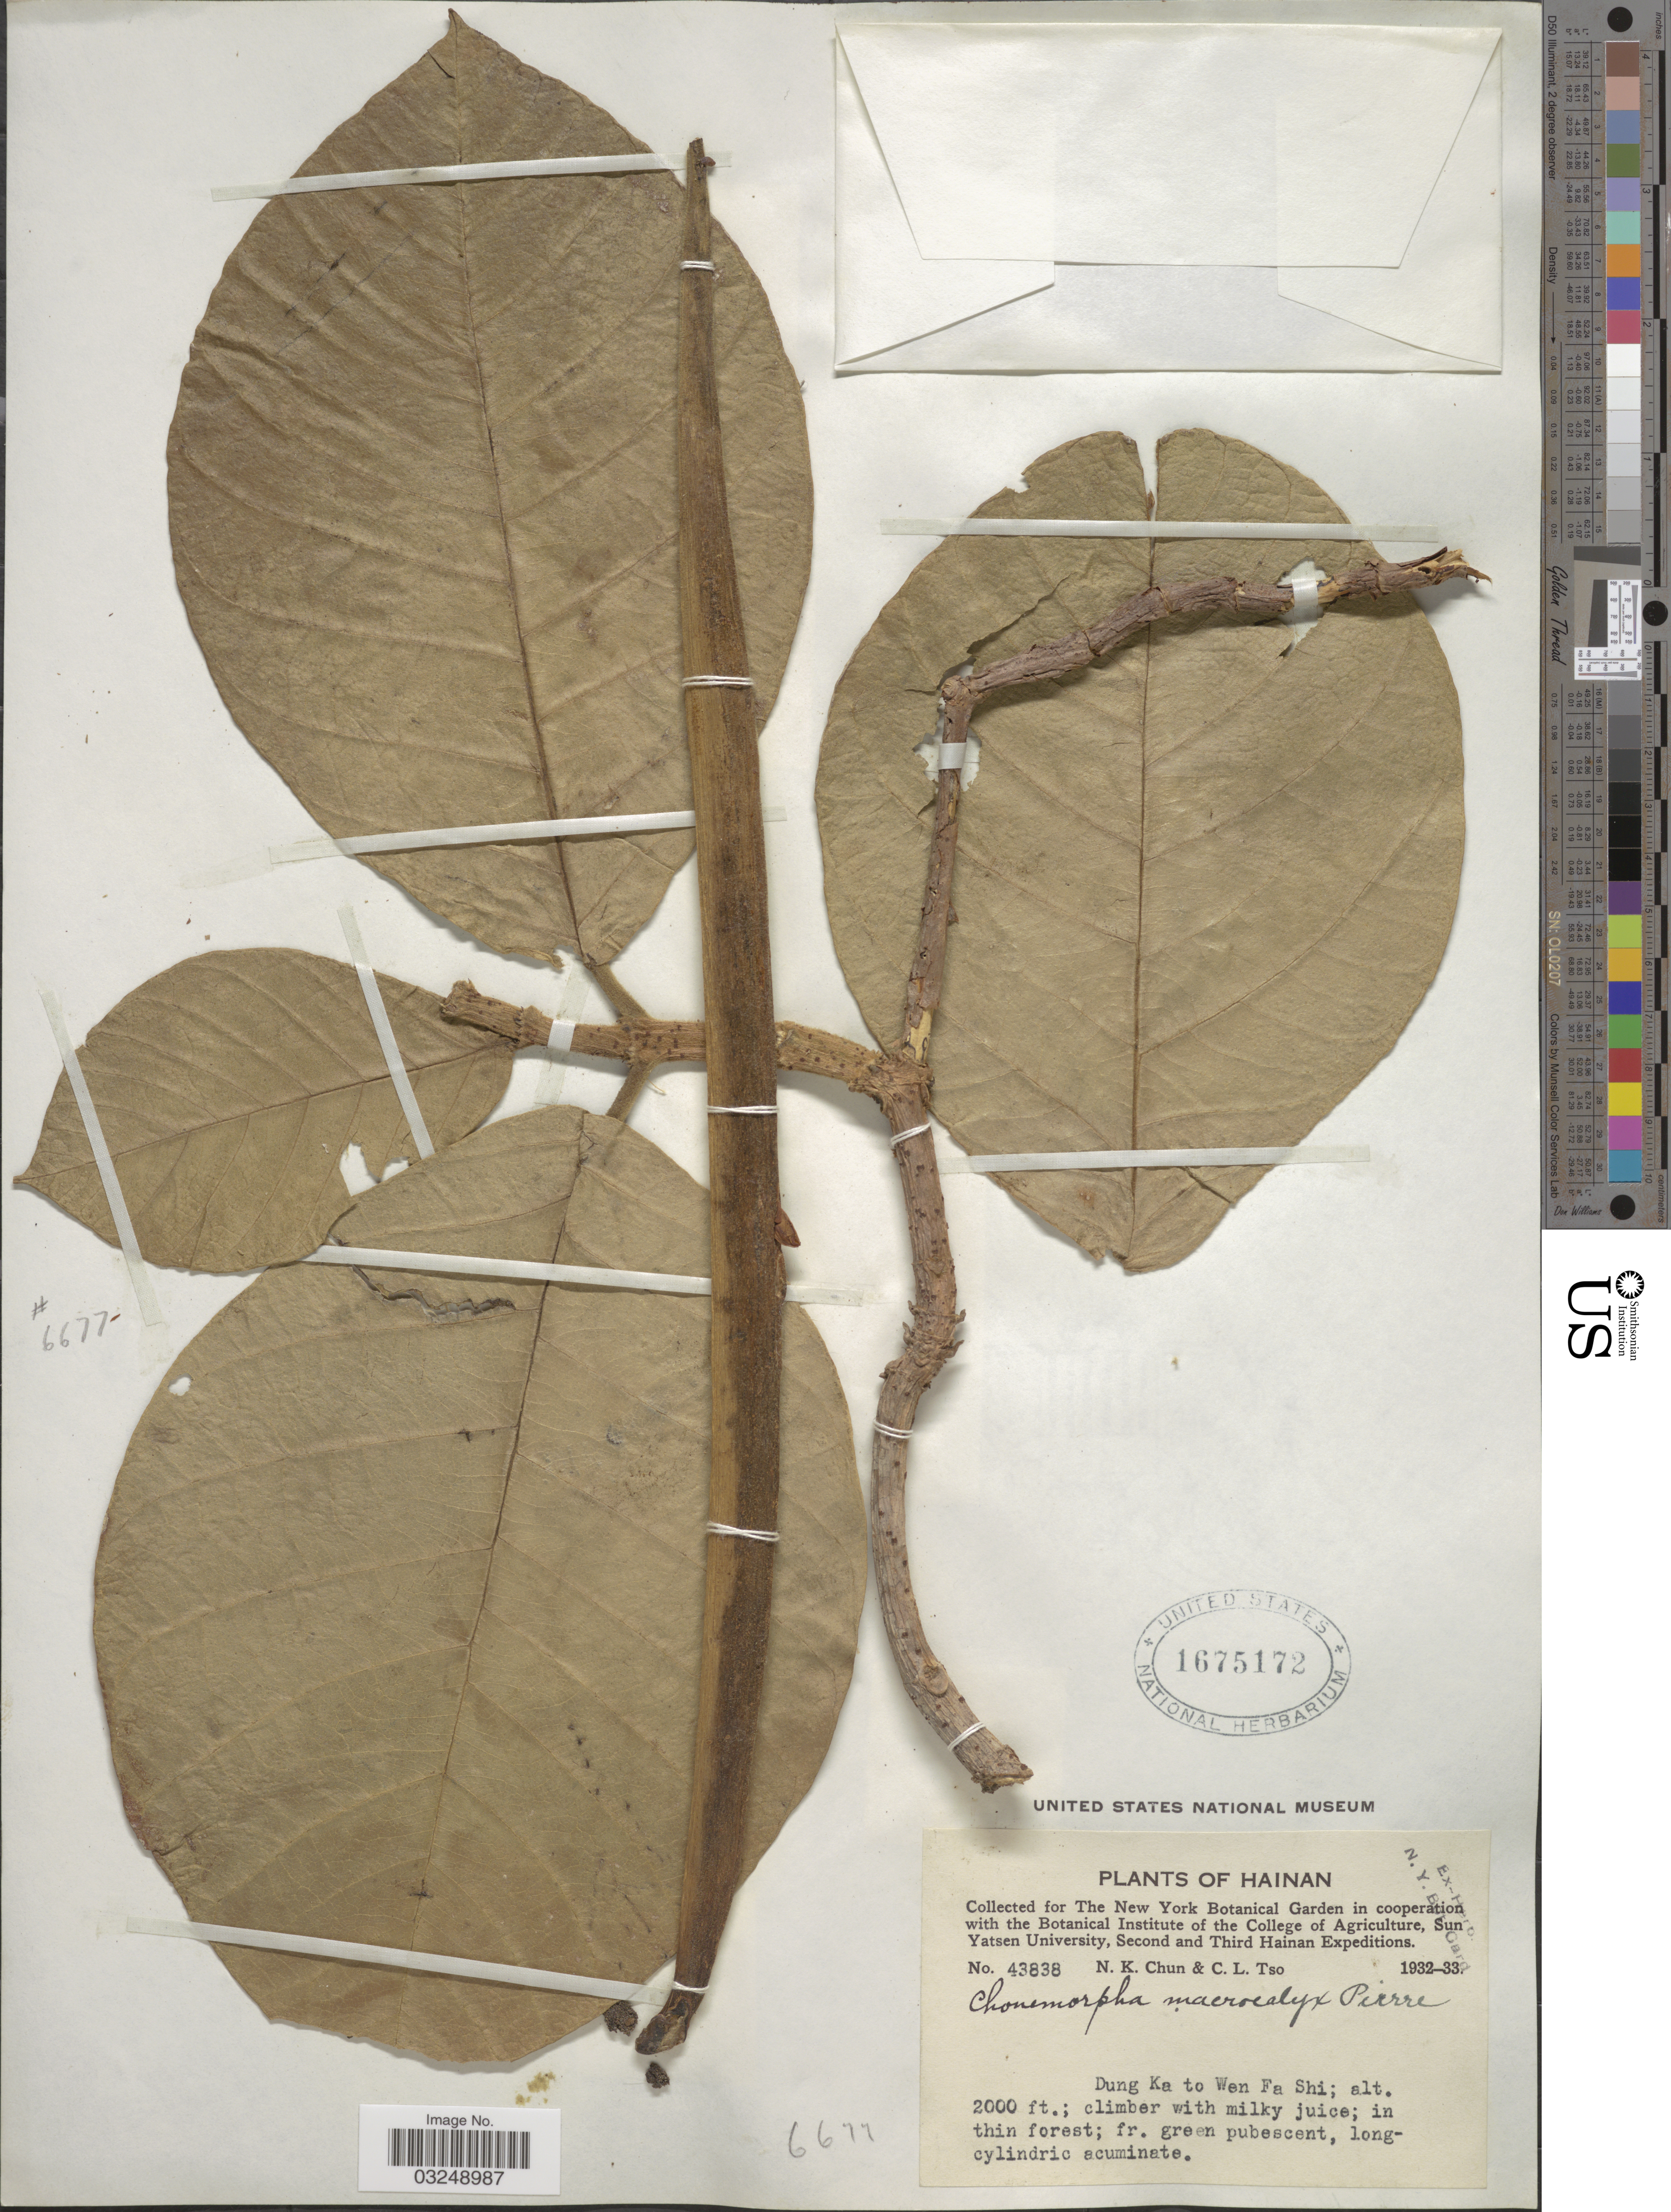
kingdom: Plantae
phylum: Tracheophyta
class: Magnoliopsida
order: Gentianales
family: Apocynaceae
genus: Chonemorpha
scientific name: Chonemorpha macrocalyx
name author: Pierre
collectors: N. K. Chun & C. Tso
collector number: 43838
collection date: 1932/1933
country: China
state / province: Hainan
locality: Dung Ka to Wen Fa Shi.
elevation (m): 610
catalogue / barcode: US 1675172